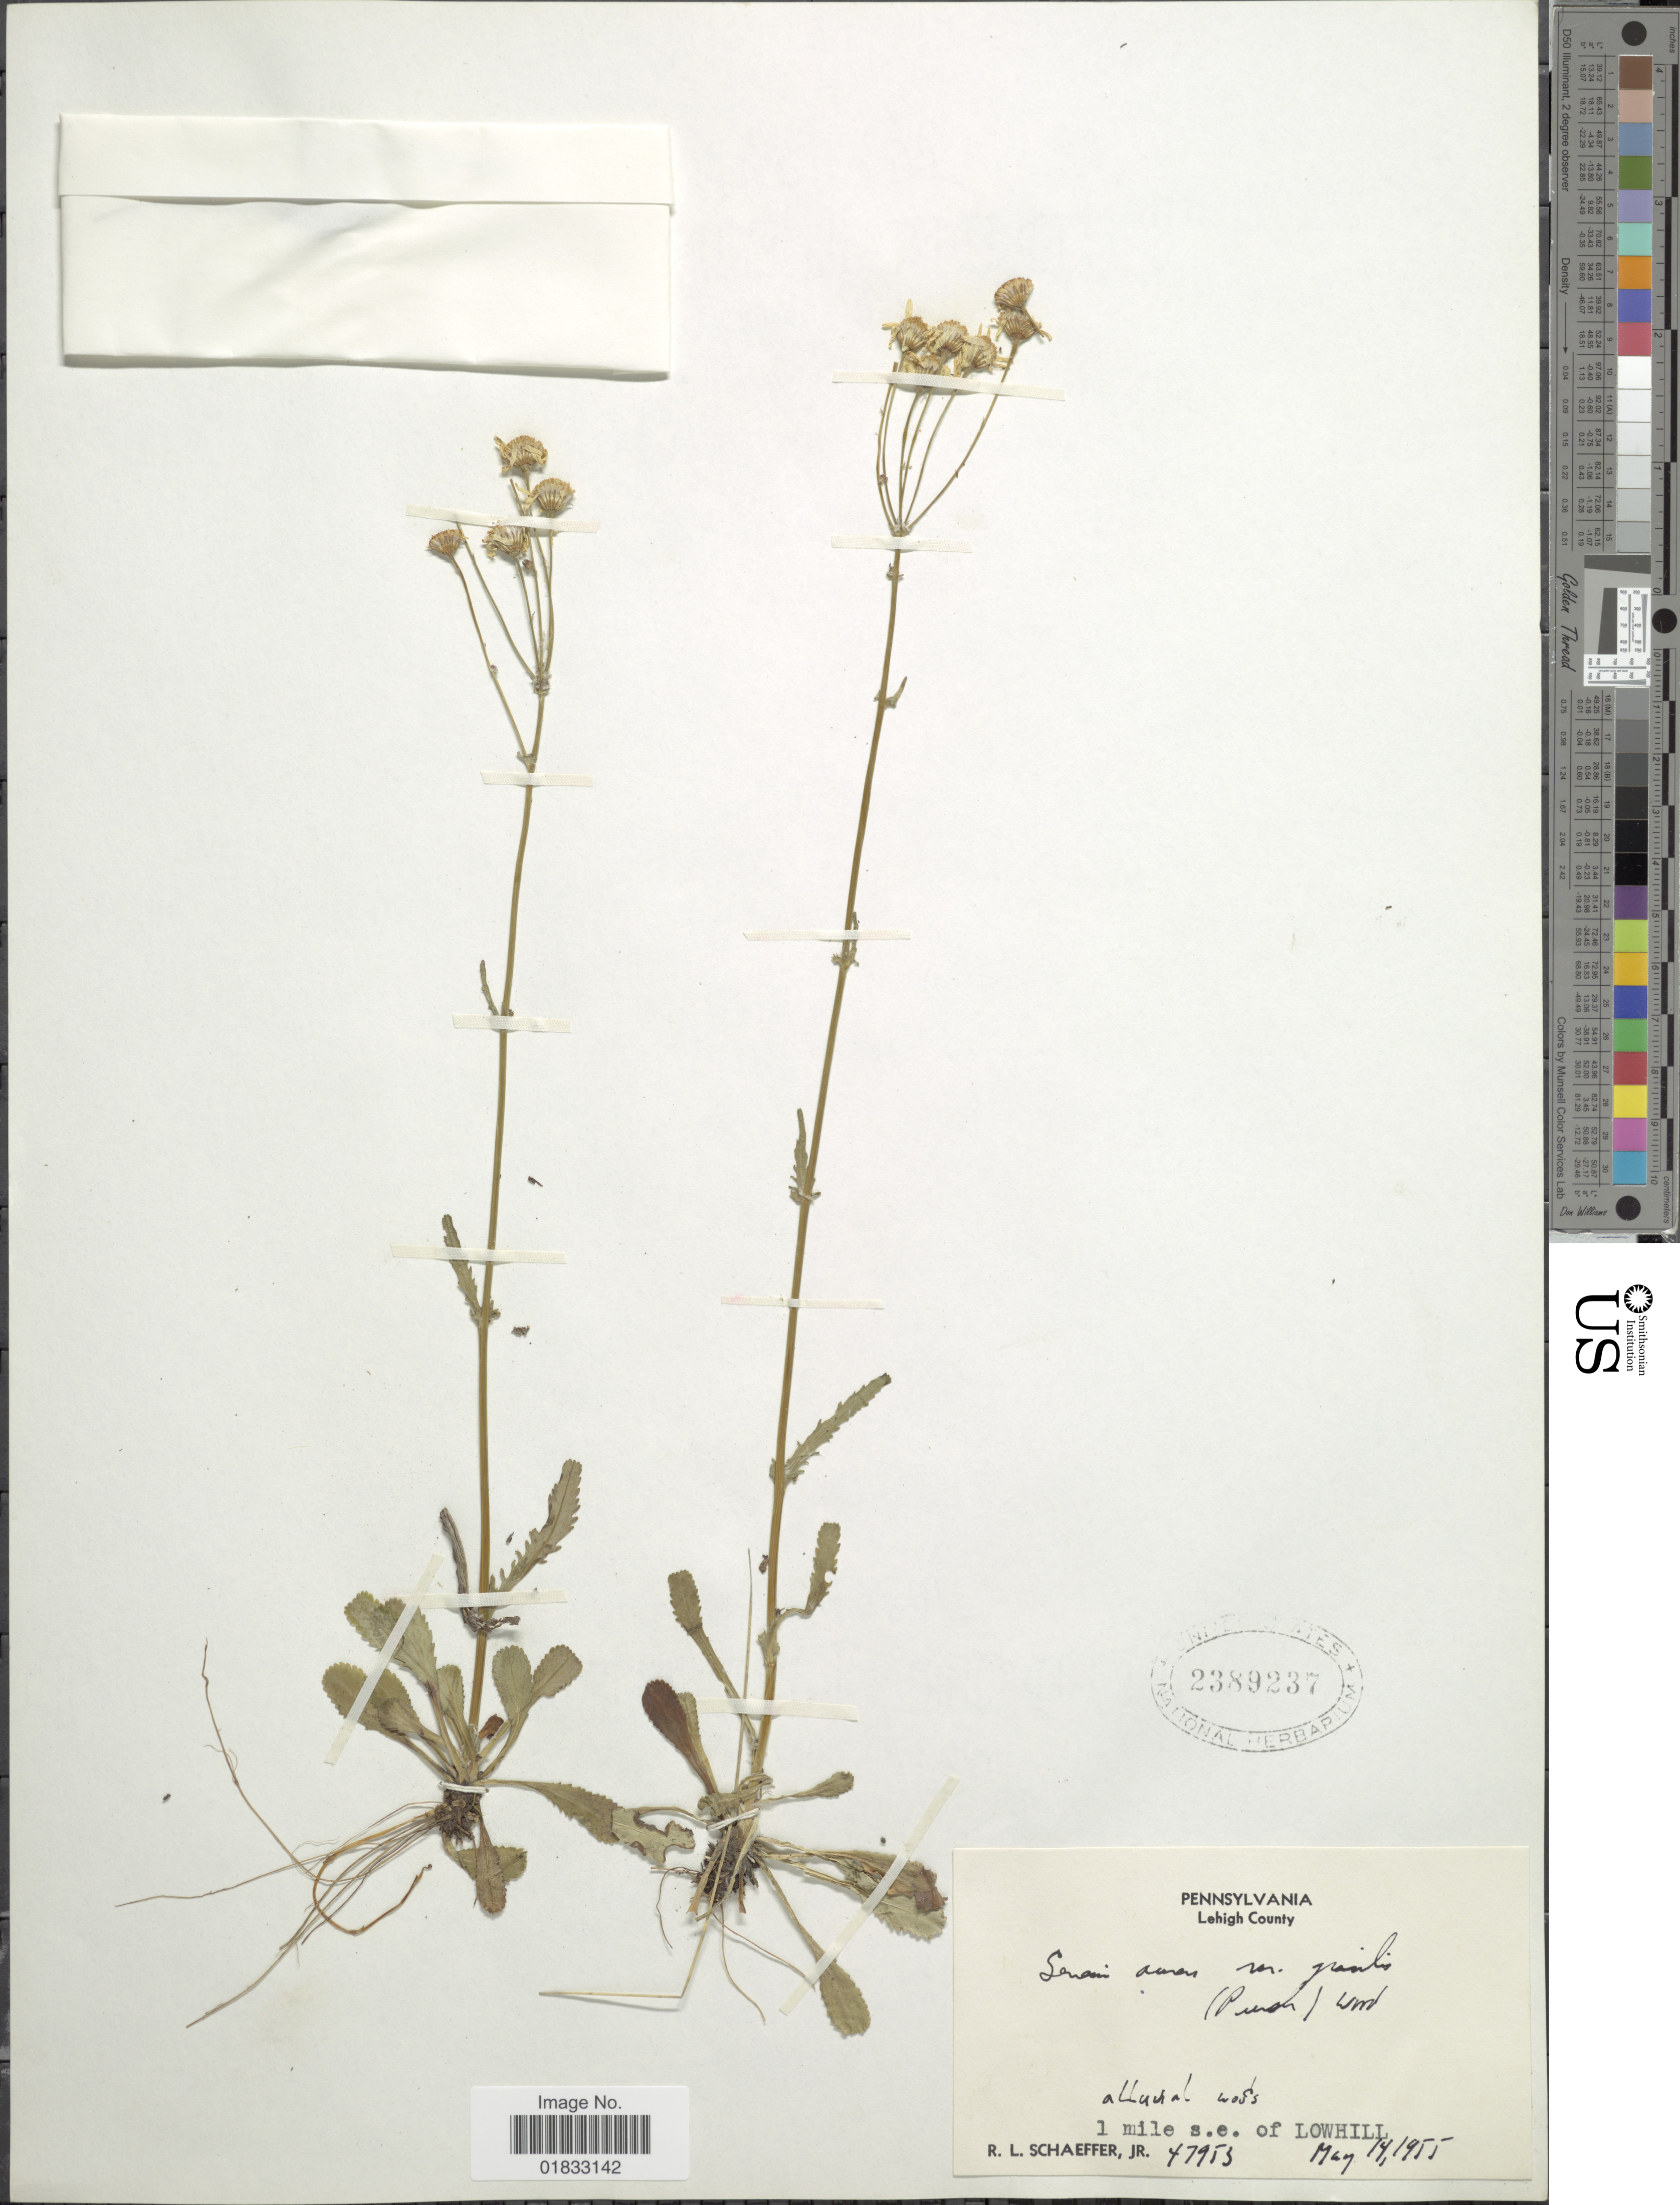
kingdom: Plantae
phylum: Tracheophyta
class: Magnoliopsida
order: Asterales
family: Asteraceae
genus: Packera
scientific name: Packera aurea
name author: (L.) Á. Löve & D. Löve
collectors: R. L. Schaeffer Jr.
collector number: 47953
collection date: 1955-05-14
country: United States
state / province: Pennsylvania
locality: Lehigh County, 1 mile s.e. of Lowhill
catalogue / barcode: US 2389237